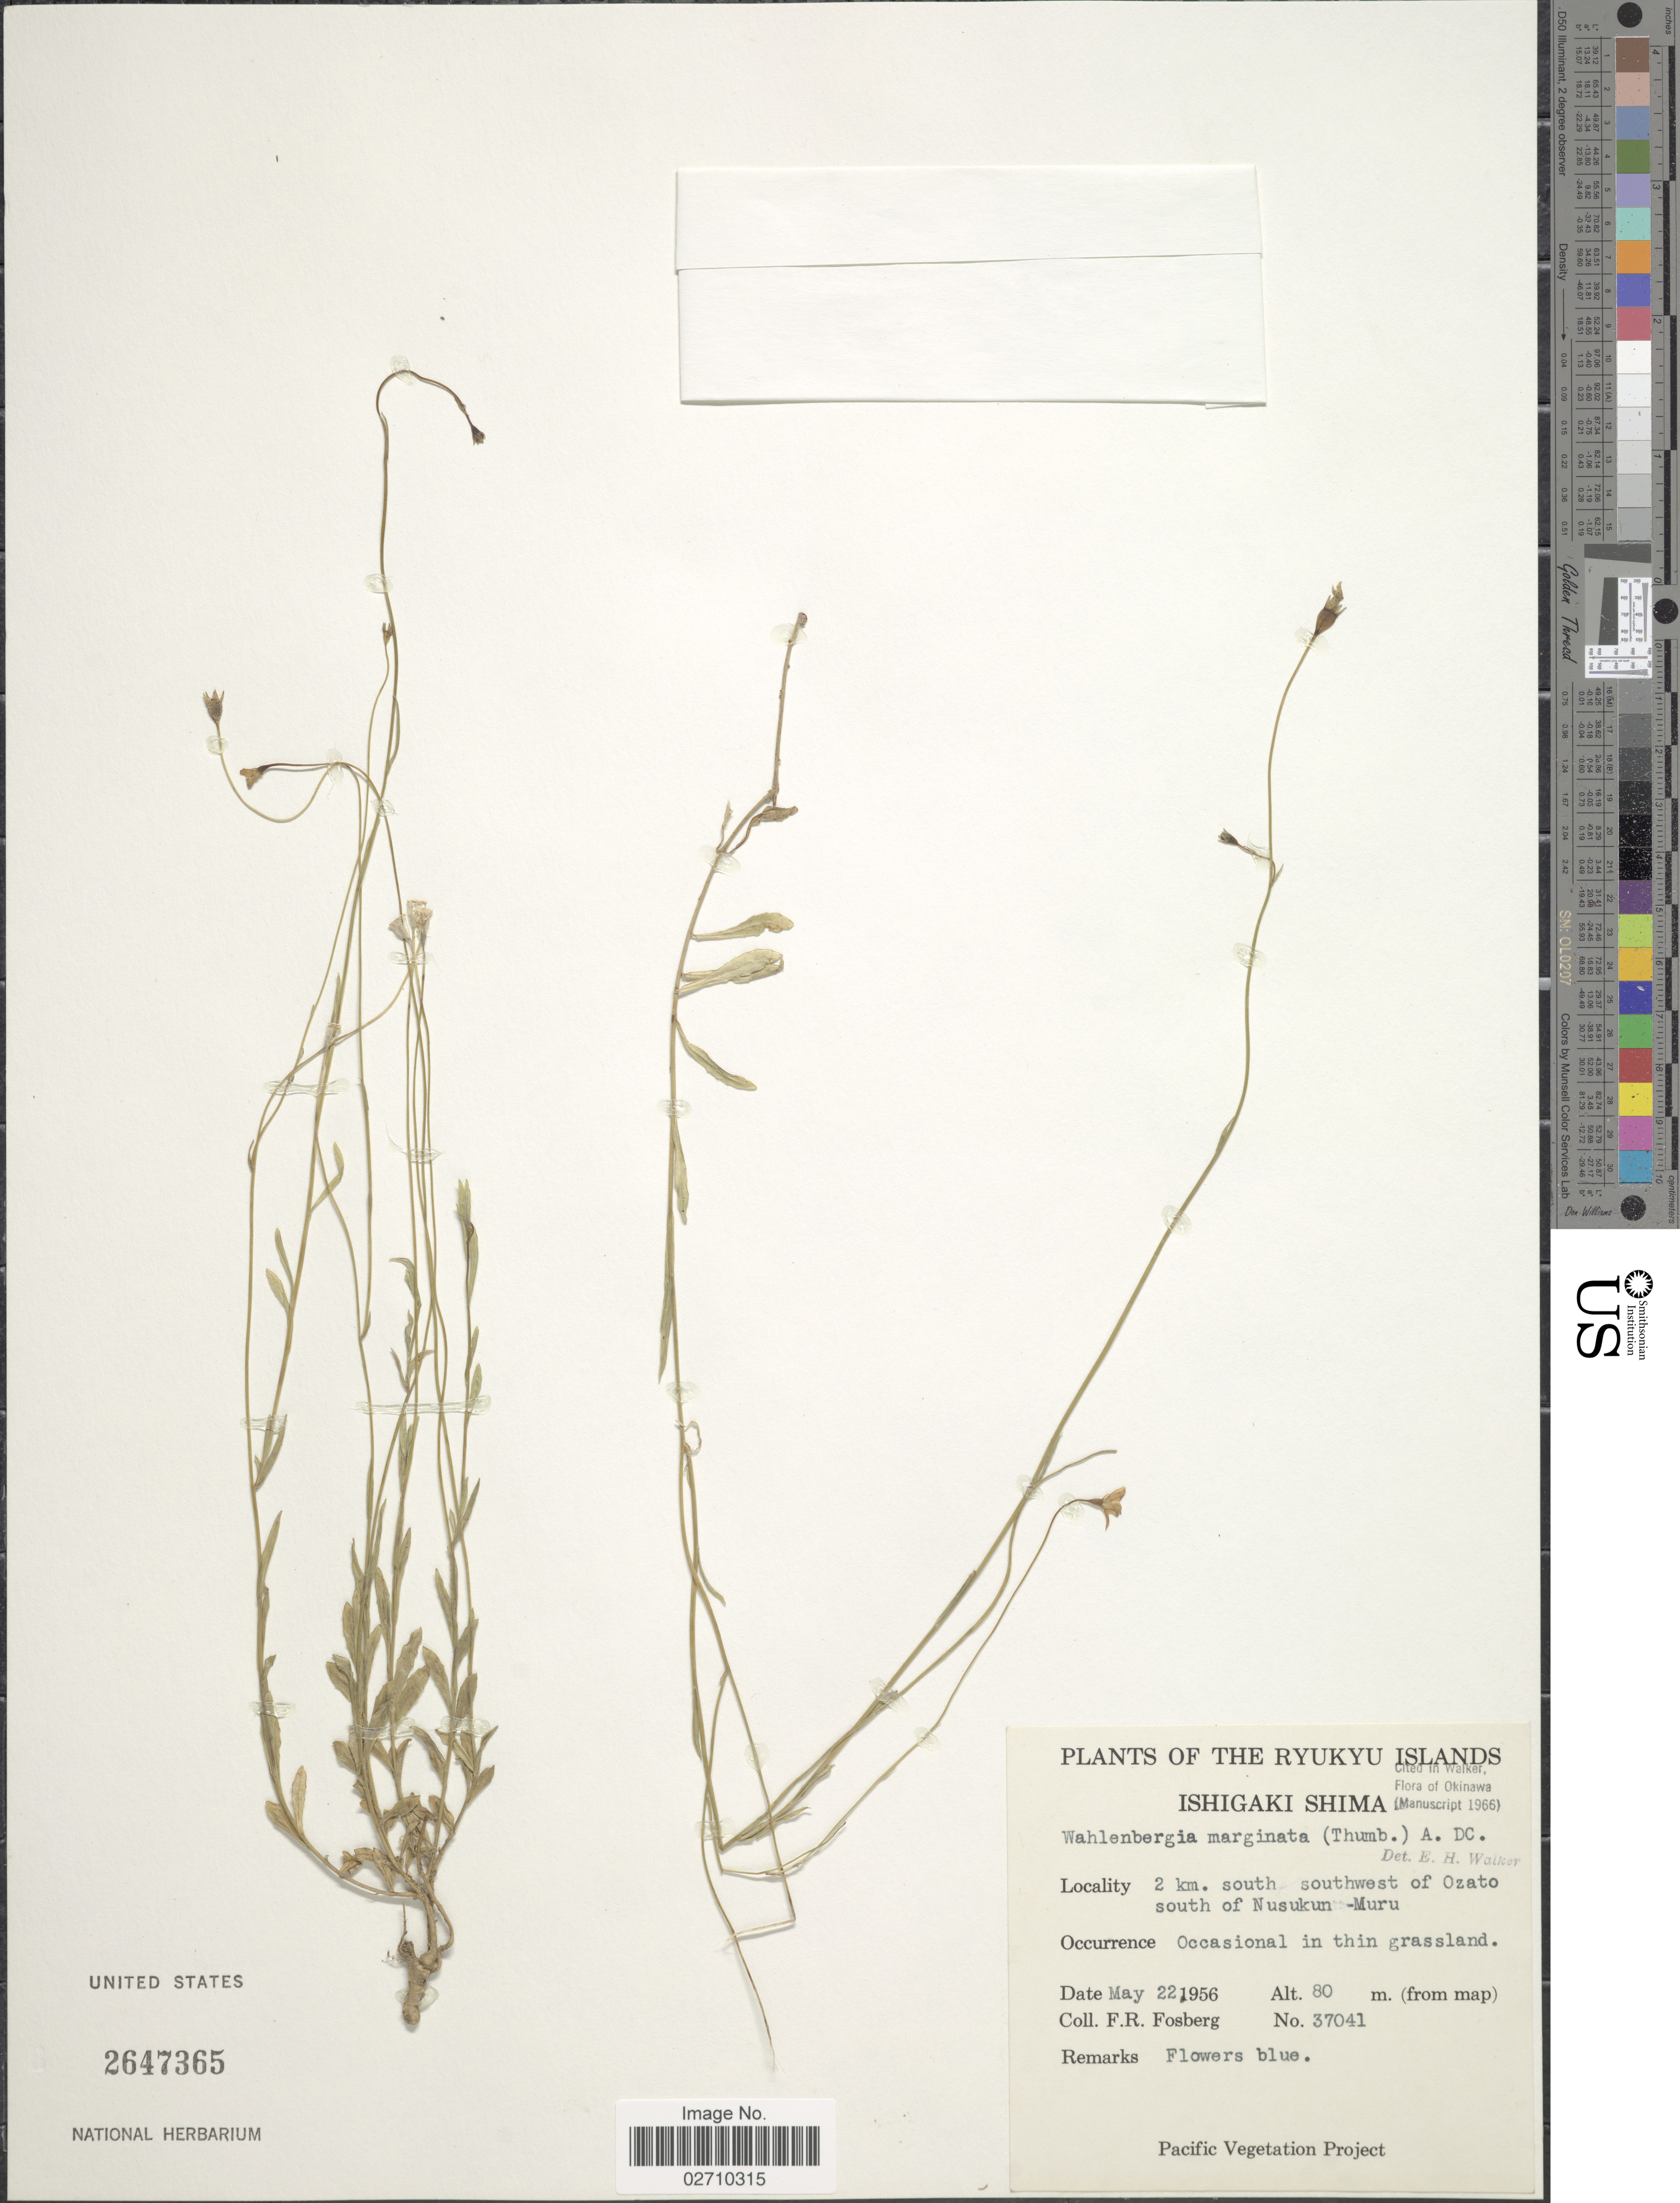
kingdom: Plantae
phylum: Tracheophyta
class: Magnoliopsida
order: Asterales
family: Campanulaceae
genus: Wahlenbergia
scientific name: Wahlenbergia marginata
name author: (Thunb.) A. DC.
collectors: F. R. Fosberg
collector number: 37041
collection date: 1956-05-22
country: Japan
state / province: Okinawa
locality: Ryukyu Islands. Ishigaki Shima. 2 km. southwest of Ozato south of Nusukun-Muru.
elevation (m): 80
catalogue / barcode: US 2647365